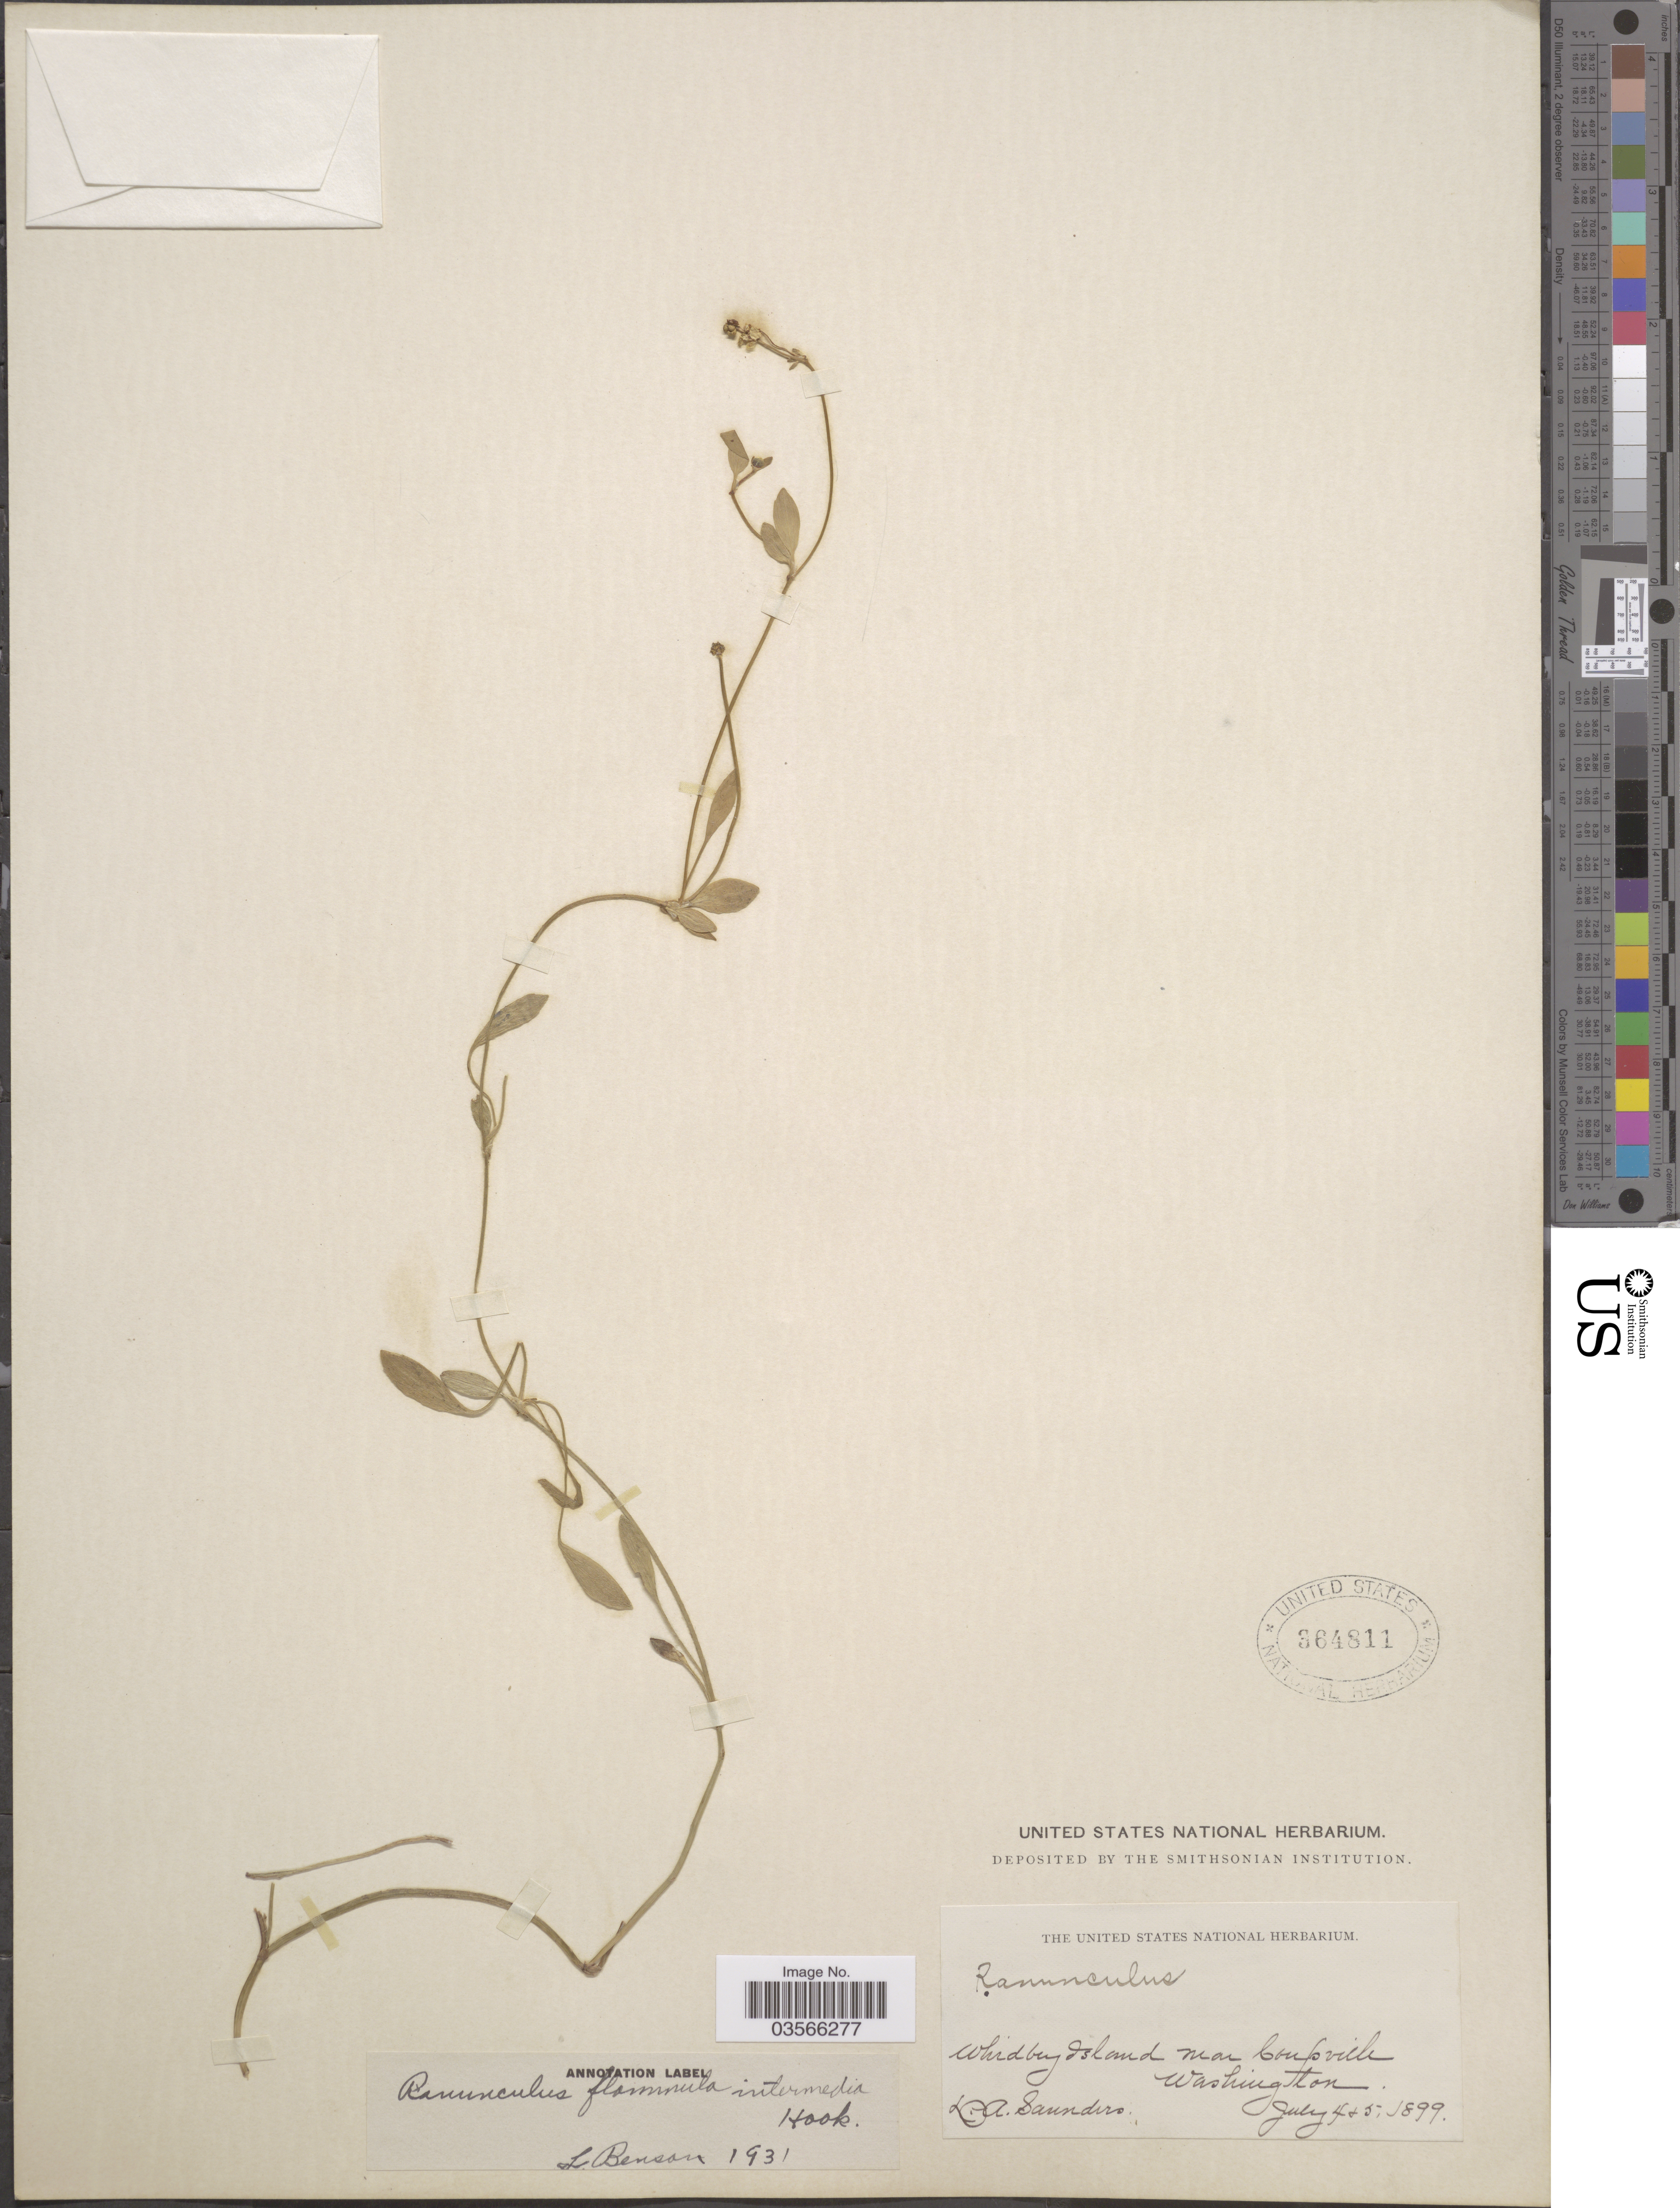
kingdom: Plantae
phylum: Tracheophyta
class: Magnoliopsida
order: Ranunculales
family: Ranunculaceae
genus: Ranunculus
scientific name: Ranunculus flammula var. ovalis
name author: (J.M. Bigelow) L.D. Benson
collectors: D. Saunders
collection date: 1899-07-04/1899-07-05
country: United States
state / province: Washington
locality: Whidbey Island near Coupville.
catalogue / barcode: US 364811